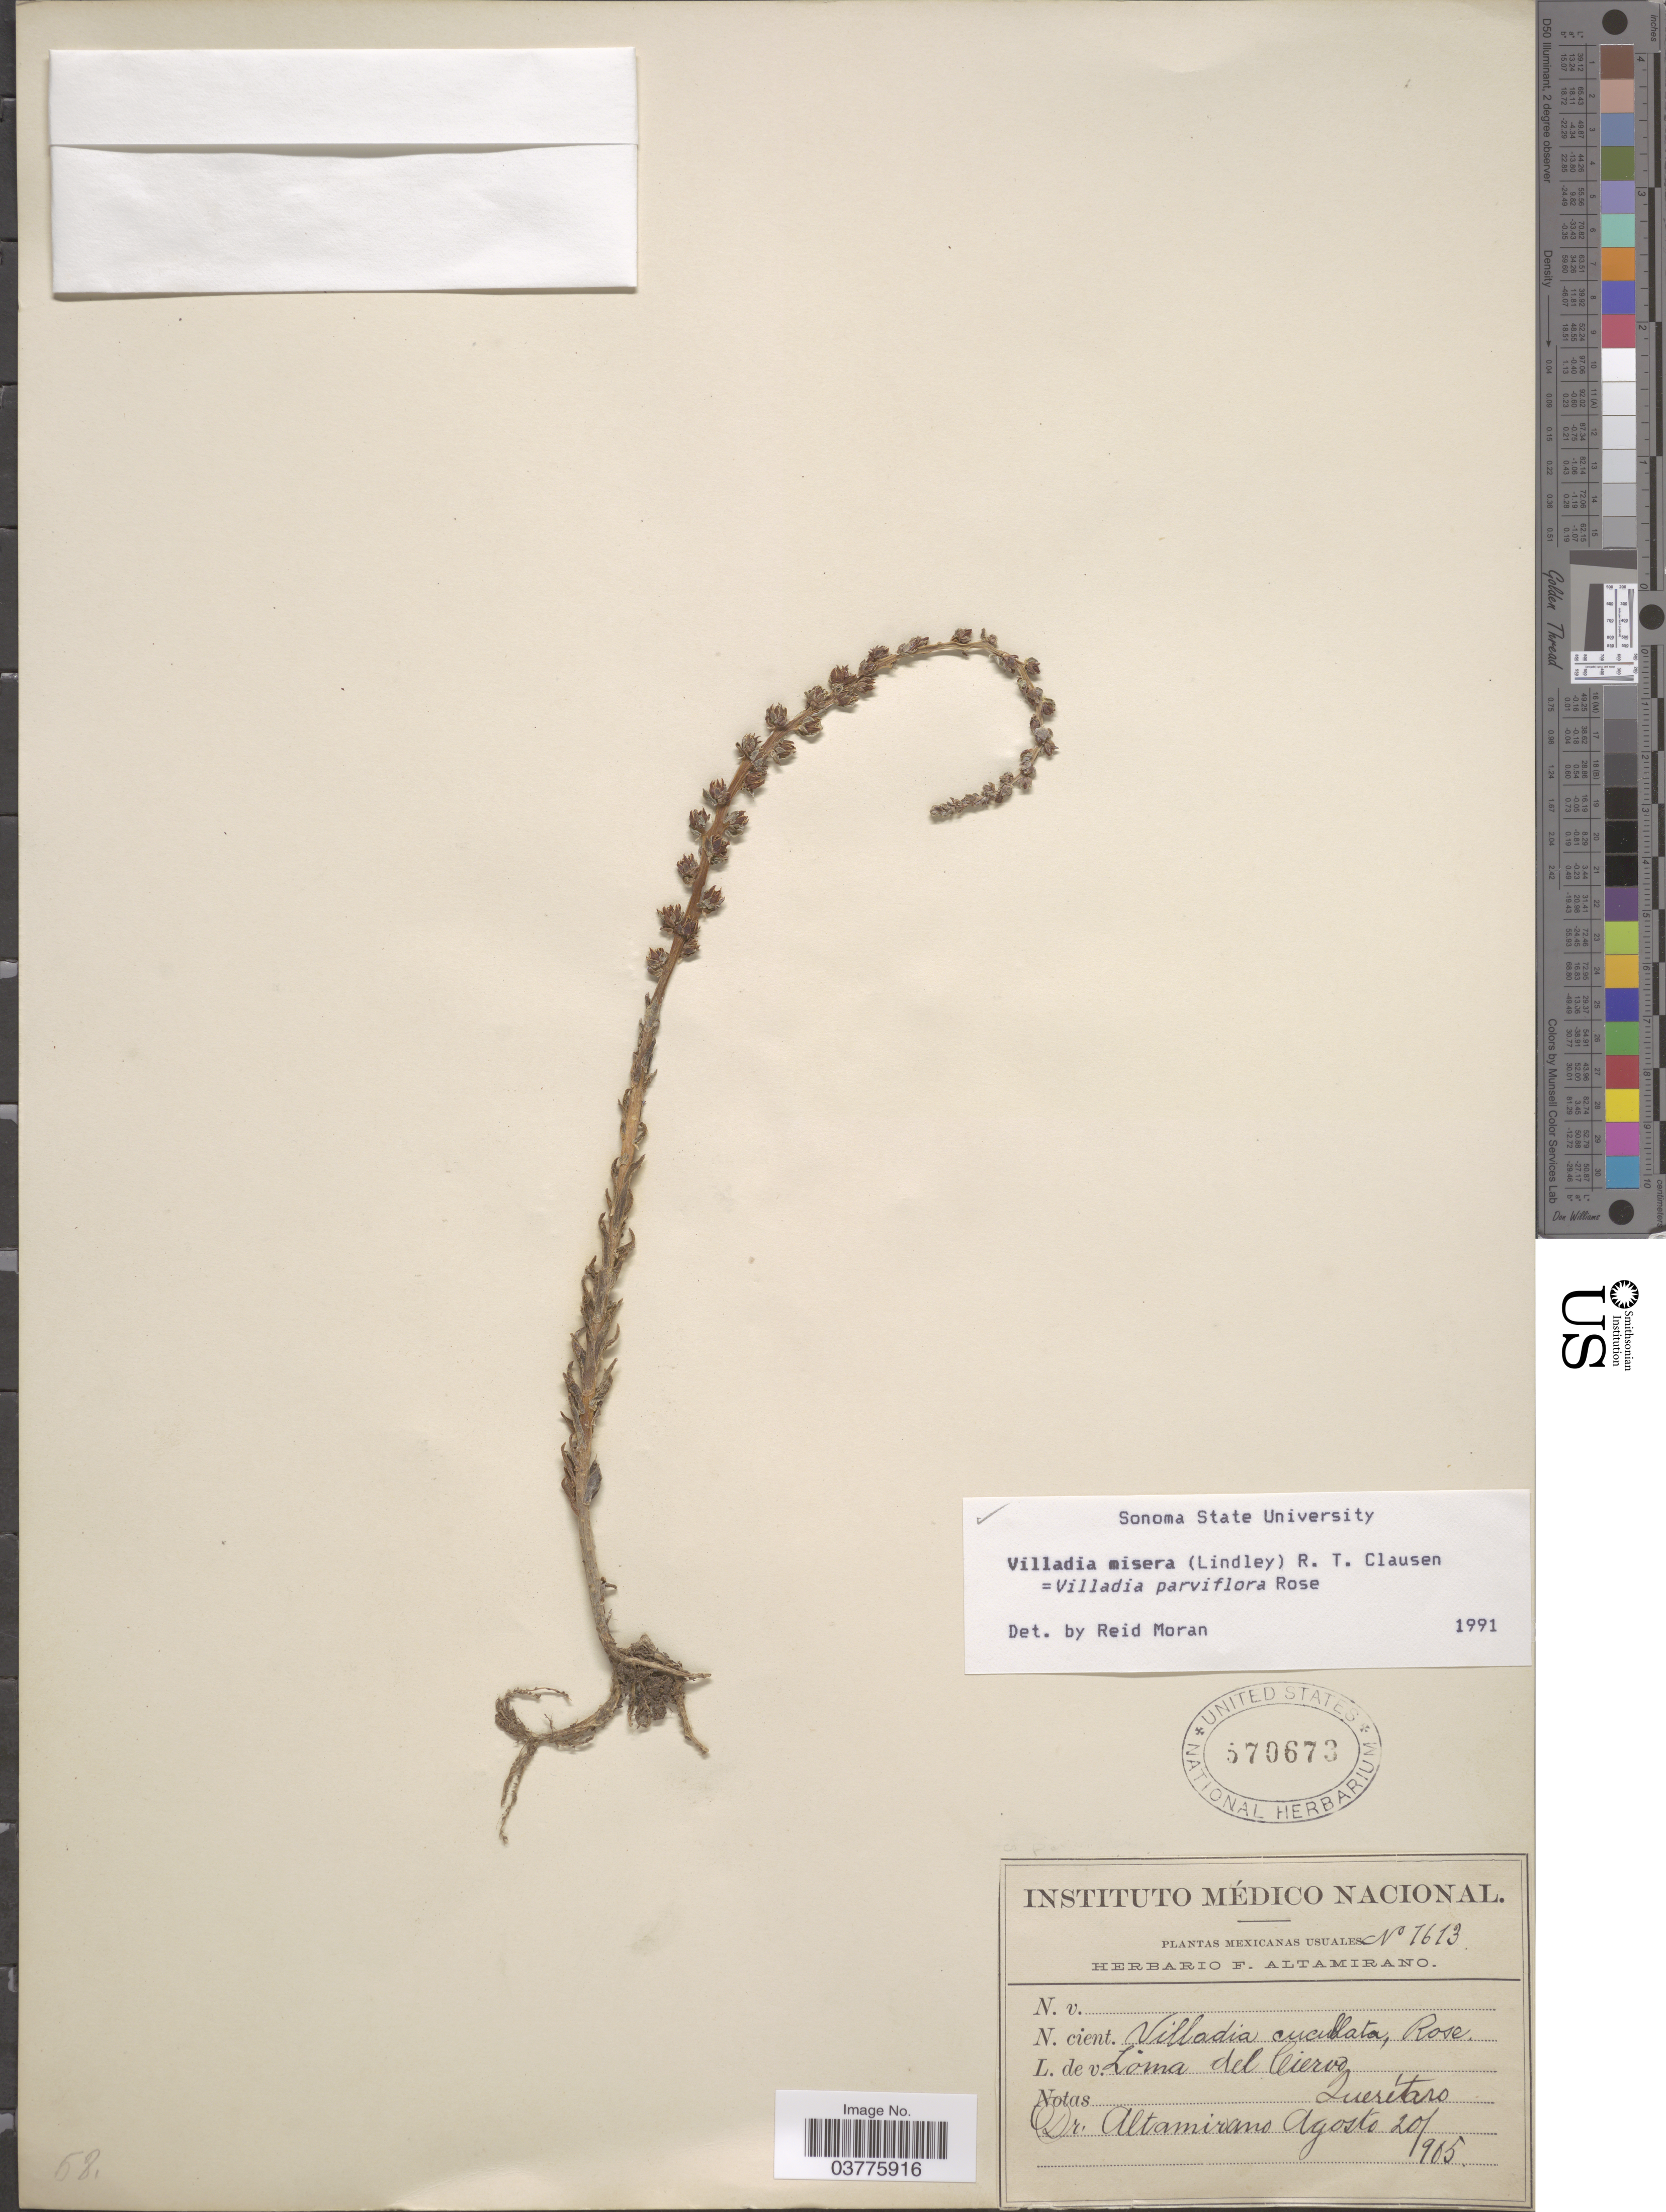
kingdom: Plantae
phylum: Tracheophyta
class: Magnoliopsida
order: Saxifragales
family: Crassulaceae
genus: Villadia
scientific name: Villadia parviflora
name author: (Hemsl.) Rose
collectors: F. Altamirano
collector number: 1613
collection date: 1965-08-20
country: Mexico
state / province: Querétaro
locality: Loma de Ciervo.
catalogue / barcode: US 570673